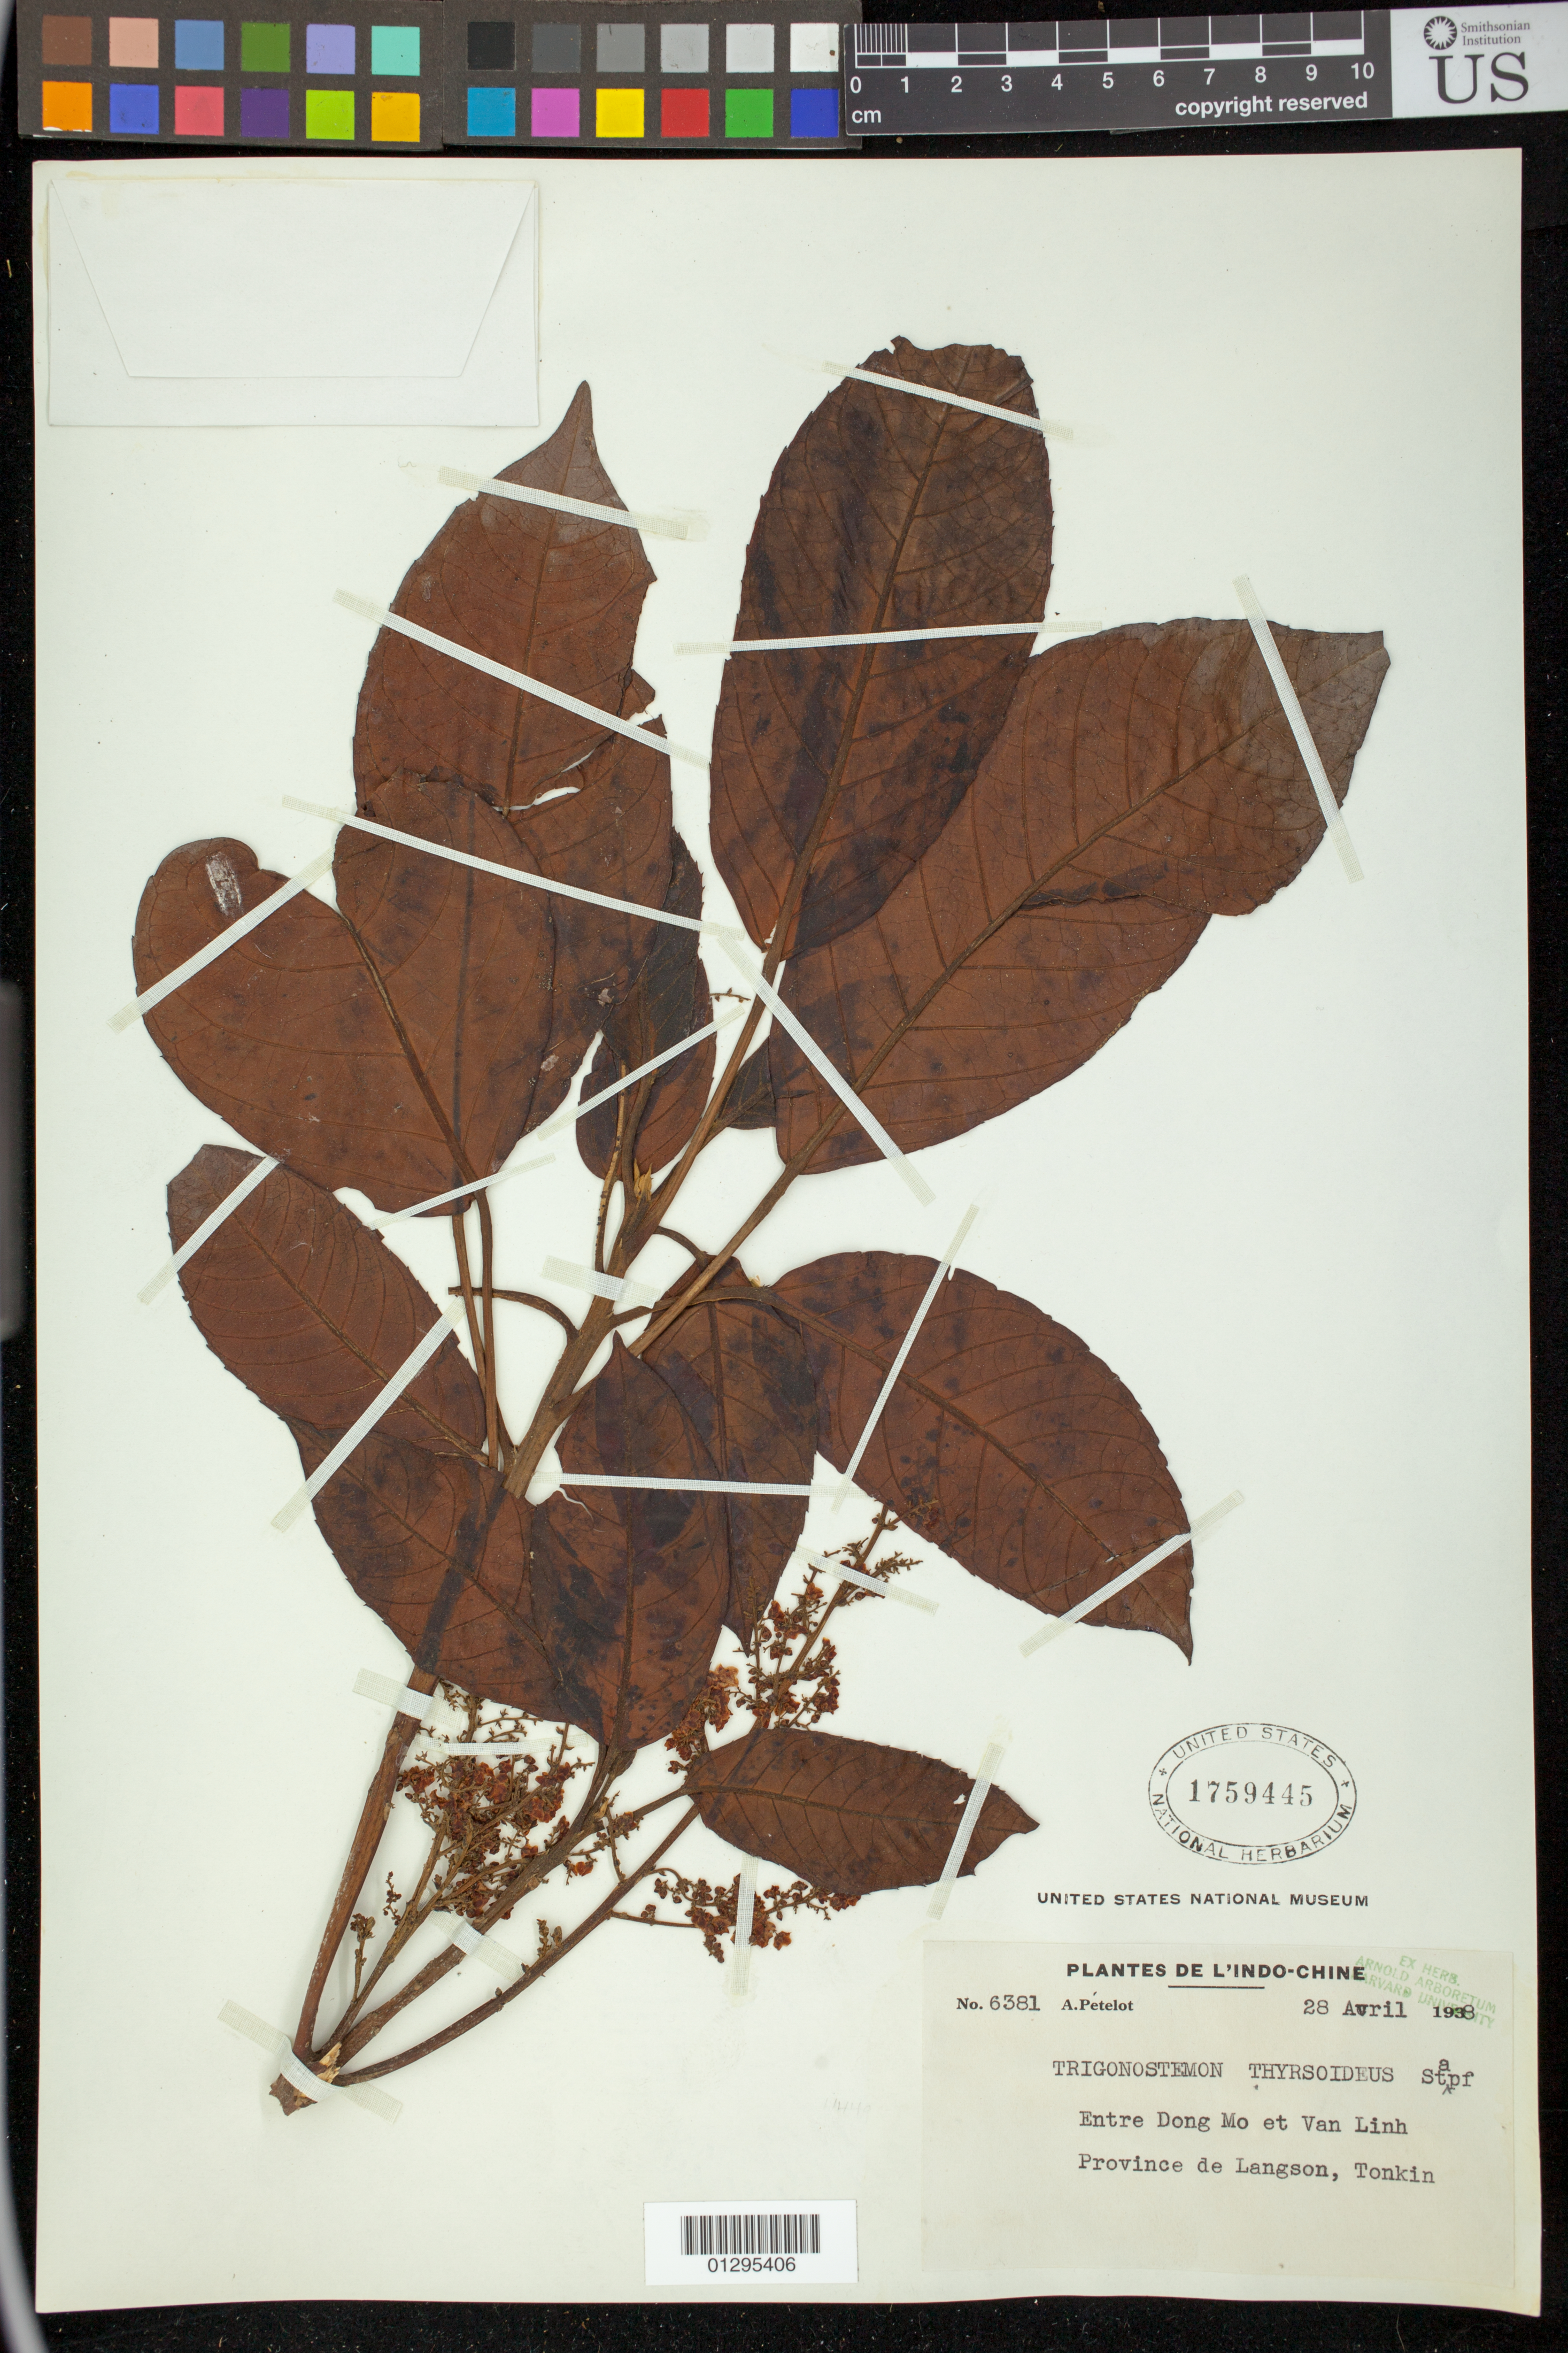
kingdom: Plantae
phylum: Tracheophyta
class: Magnoliopsida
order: Malpighiales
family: Euphorbiaceae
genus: Trigonostemon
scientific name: Trigonostemon thyrsoideus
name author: Stapf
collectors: P. A. Pételot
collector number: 6381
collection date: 1938-04-28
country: Vietnam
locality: Entre Dong Mo et Van Linh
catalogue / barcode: US 1759445